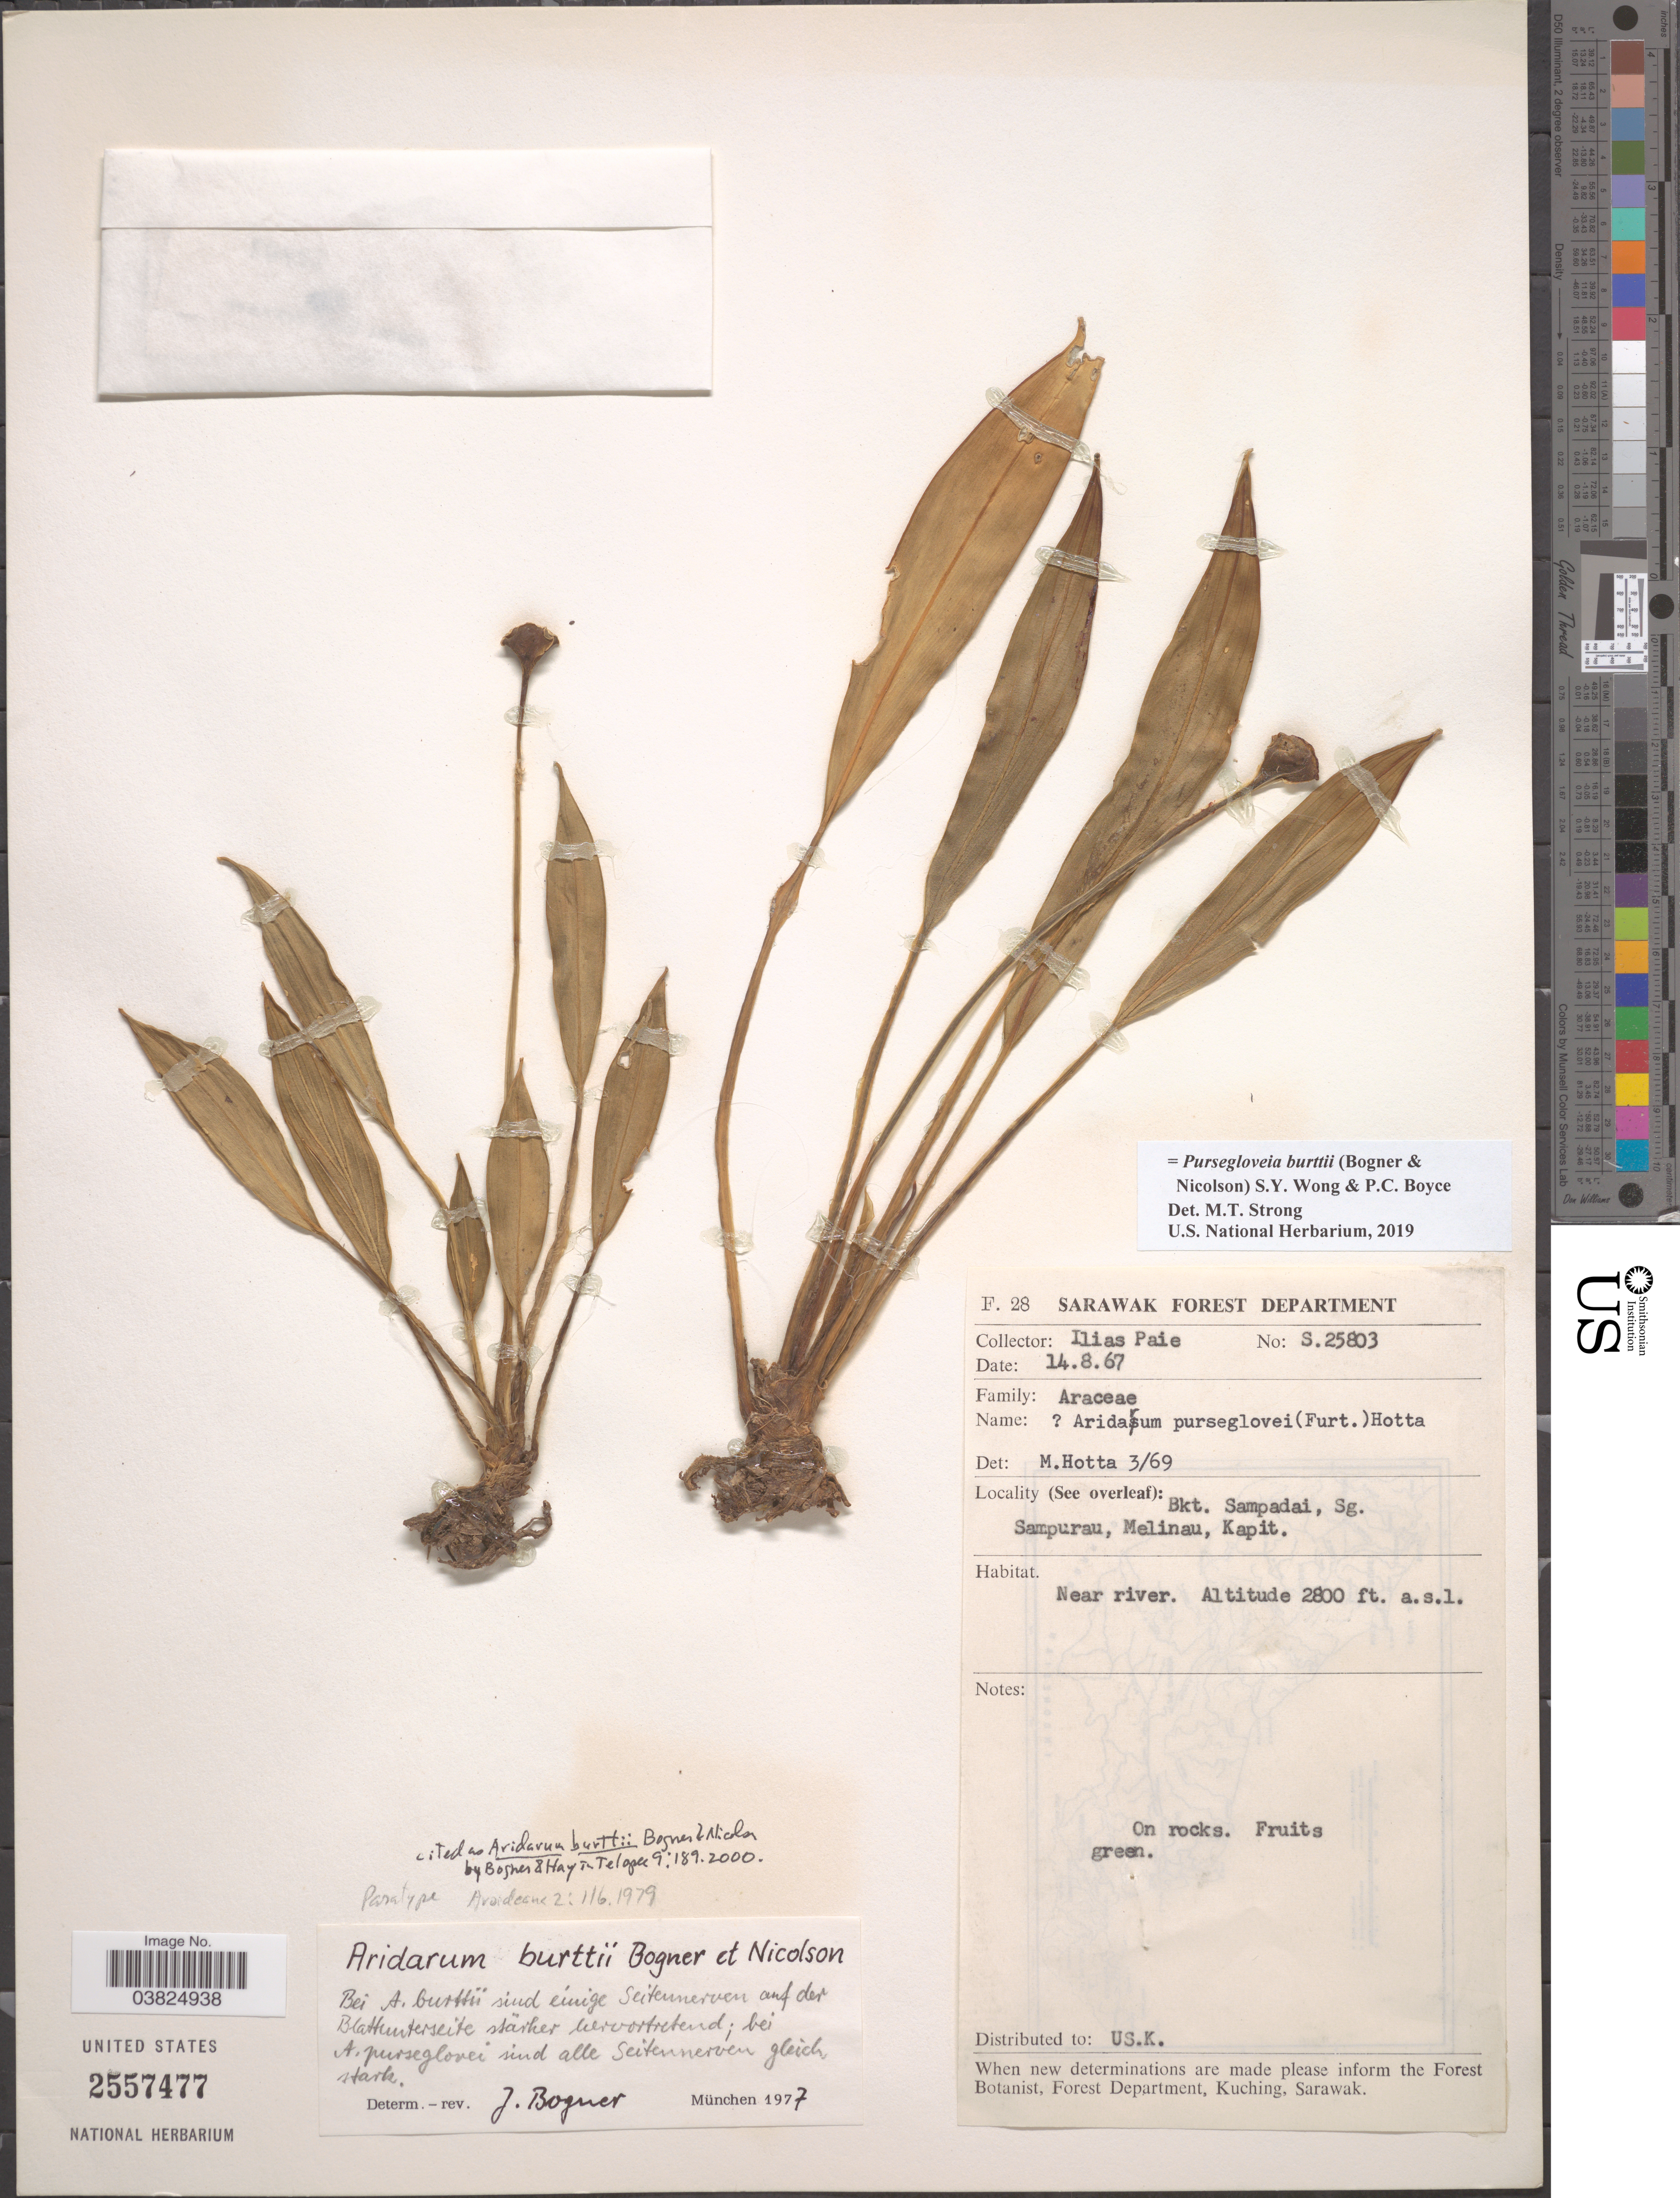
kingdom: Plantae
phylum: Tracheophyta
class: Liliopsida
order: Alismatales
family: Araceae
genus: Pursegloveia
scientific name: Pursegloveia burttii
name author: (Bogner & Nicolson) S.Y. Wong & P.C. Boyce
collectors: I. bin Paie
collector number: S.25803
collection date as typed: Transcribed d/m/y: 14/8/67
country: Malaysia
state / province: Sarawak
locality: Bkt. Sampadai, Sg. Sampurau, Melinau, Kapit. Near river.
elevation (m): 853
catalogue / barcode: US 2557477